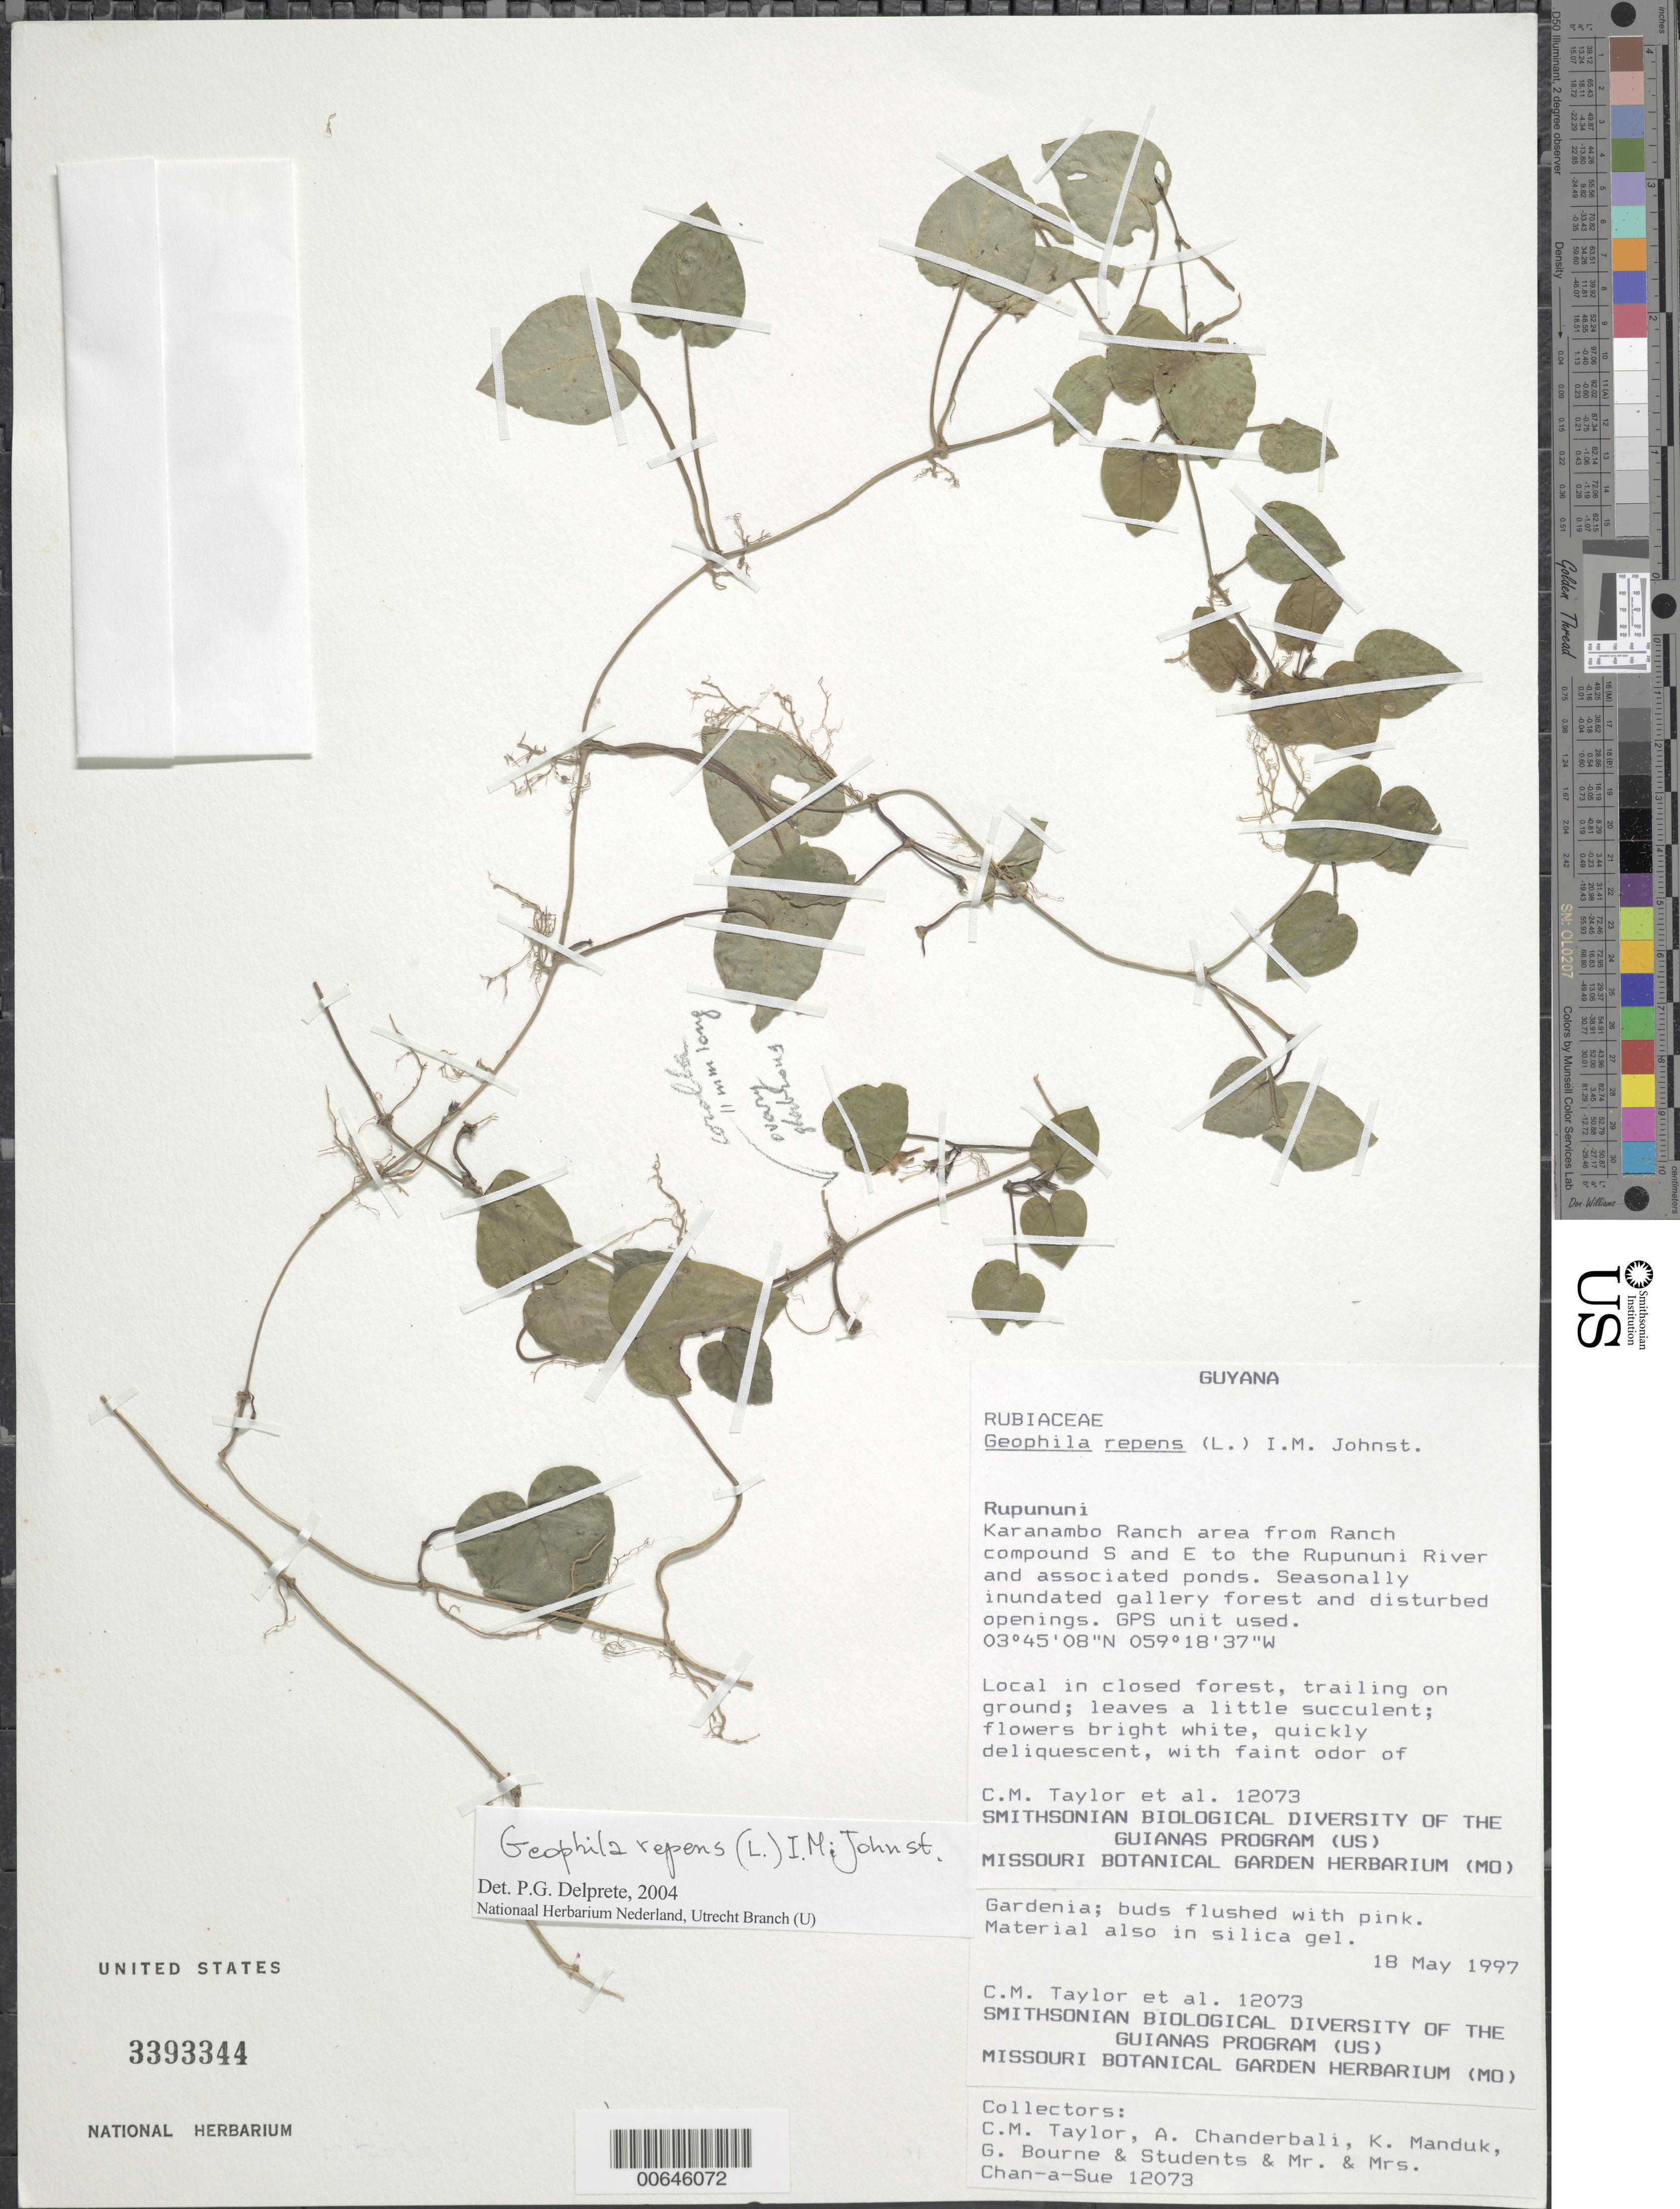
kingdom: Plantae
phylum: Tracheophyta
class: Magnoliopsida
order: Gentianales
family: Rubiaceae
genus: Geophila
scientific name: Geophila repens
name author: (L.) I.M. Johnst.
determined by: Delprete, P. G., Herb. de Guyane Cay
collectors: C. M. Taylor, A. S. Chanderbali, K. Manduk, A. Bourne & M. Chan-a-Sue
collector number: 12073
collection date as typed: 18 May 1997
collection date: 1997-05-18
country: Guyana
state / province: U. Takutu-U. Essequibo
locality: Karanambo Ranch, from Ranch compound S & E to Rupununi River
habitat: Seasonally inundated gallery forest and disturbed openings. Local in closed forest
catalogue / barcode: US 3393344